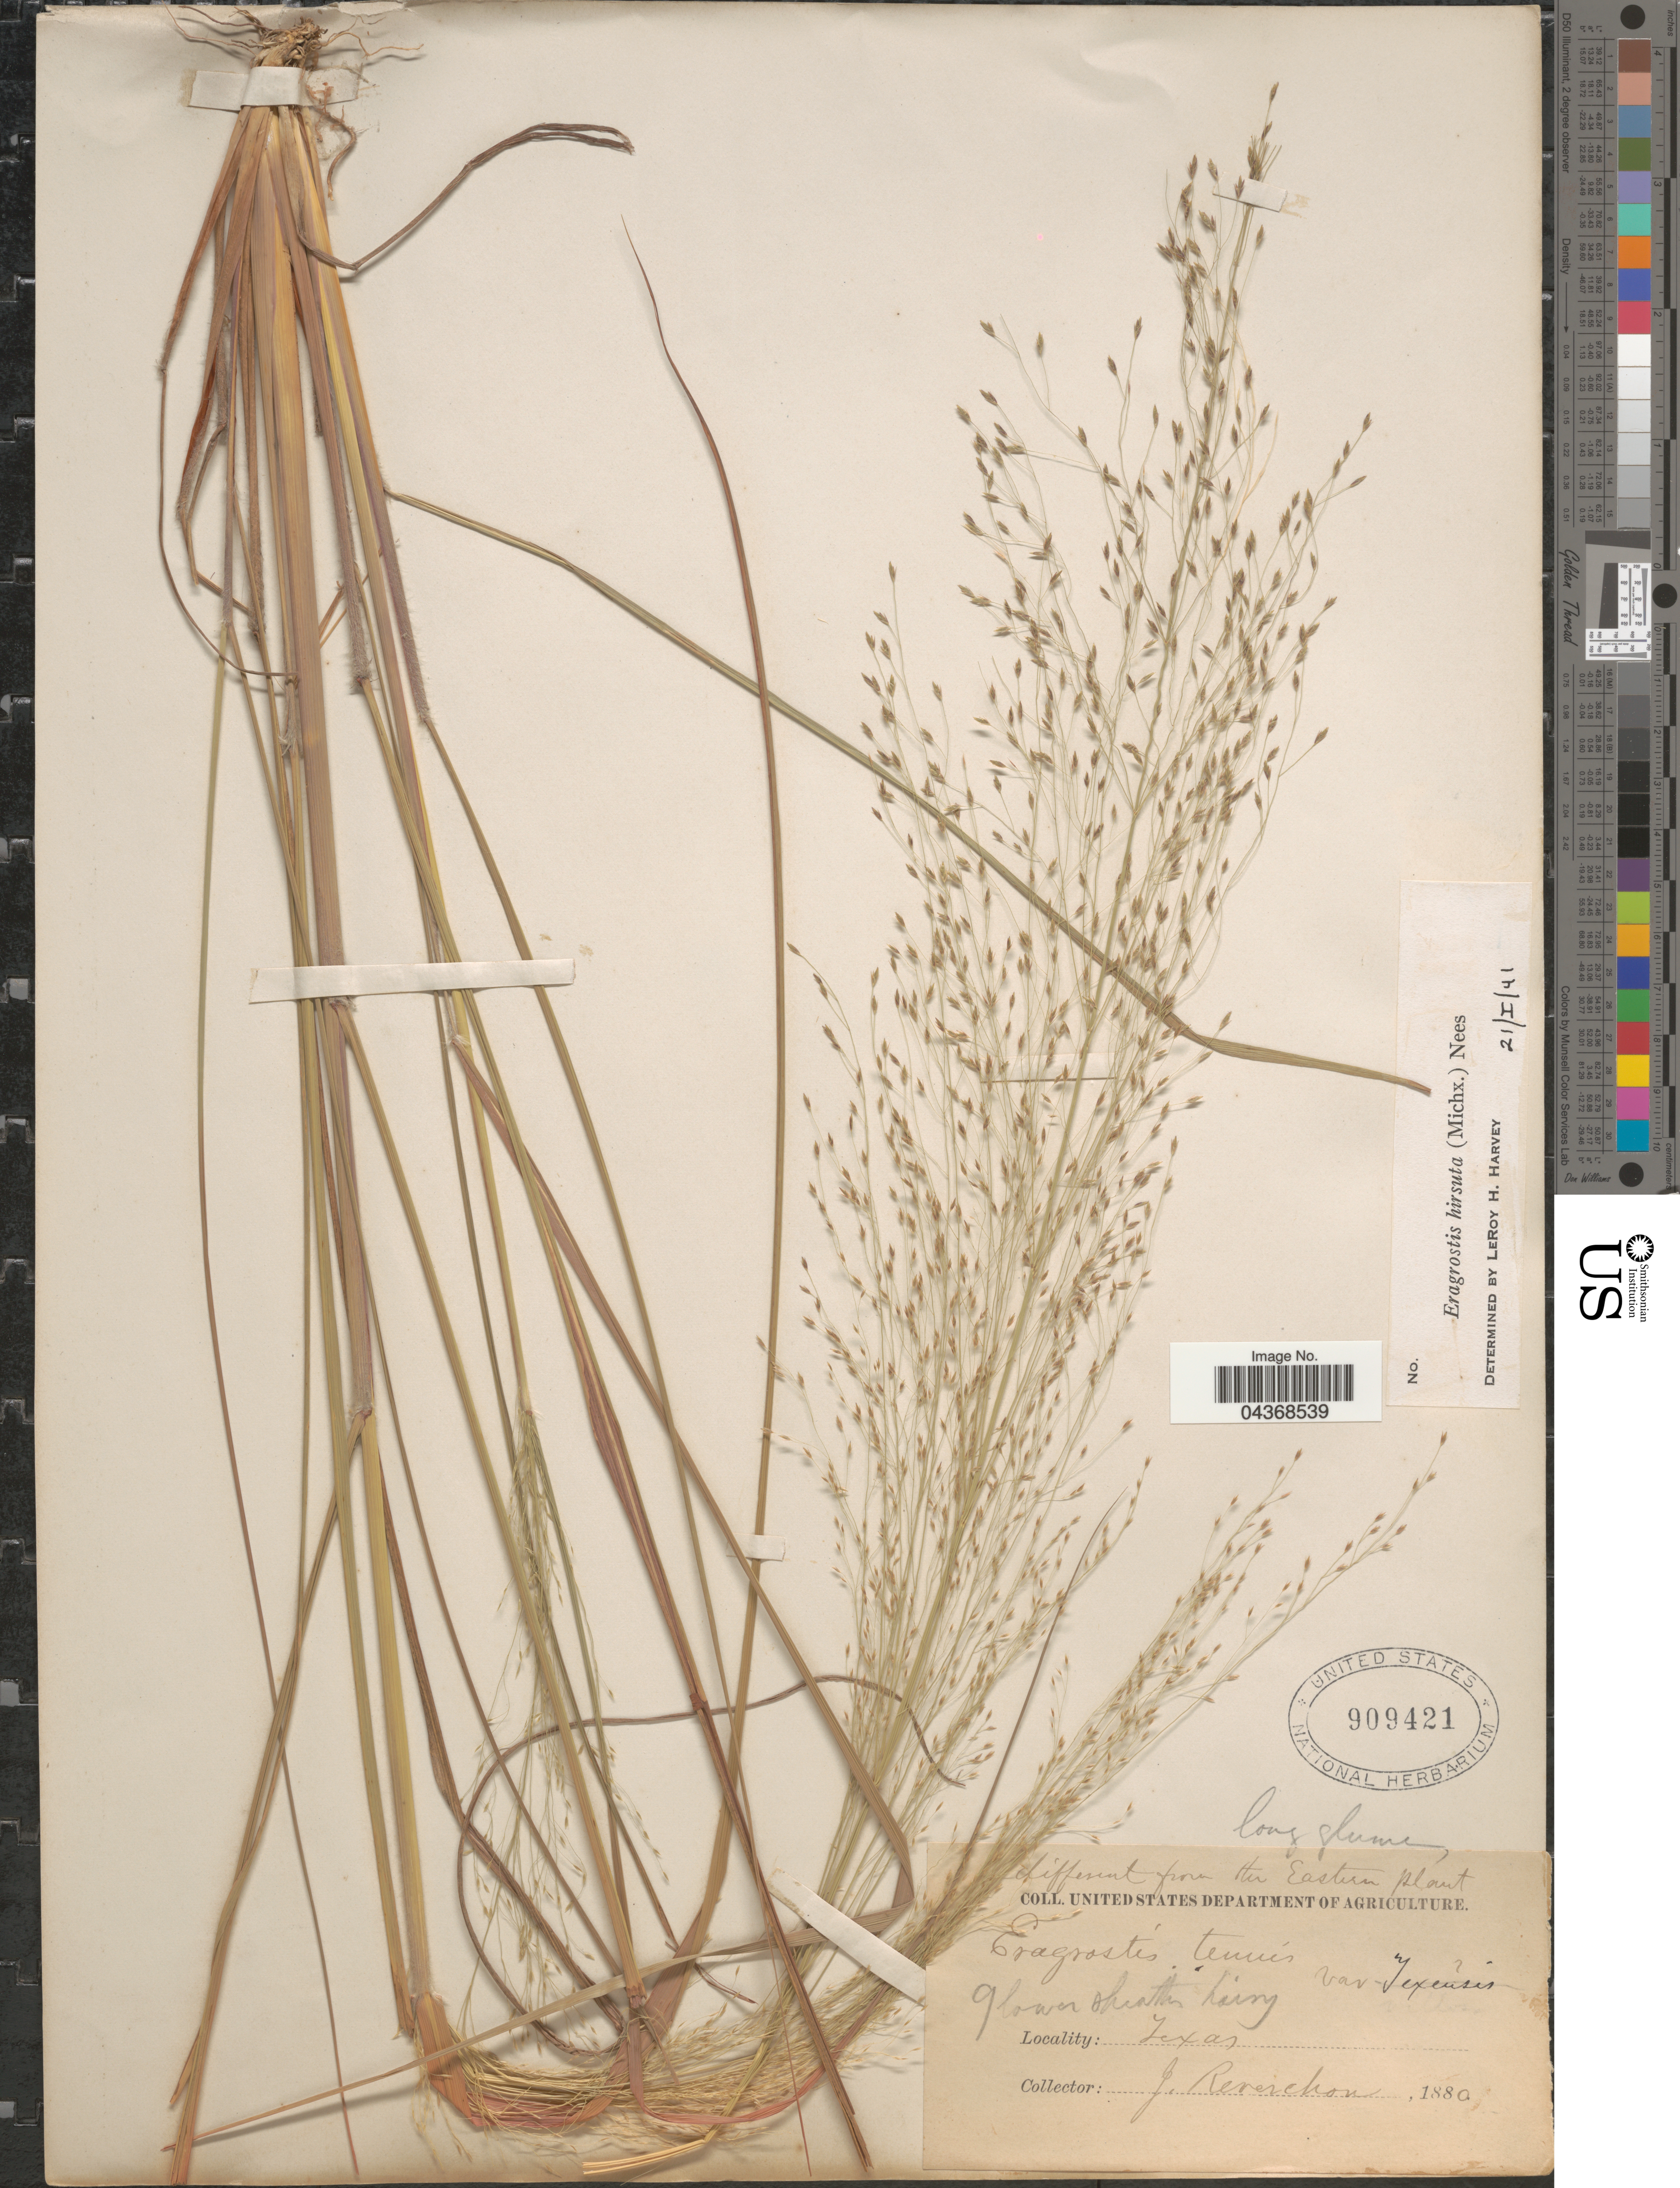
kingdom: Plantae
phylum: Tracheophyta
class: Liliopsida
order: Poales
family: Poaceae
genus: Eragrostis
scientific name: Eragrostis hirsuta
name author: (Michx.) Nees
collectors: J. Reverchon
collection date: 1880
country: United States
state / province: Texas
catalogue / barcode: US 909421